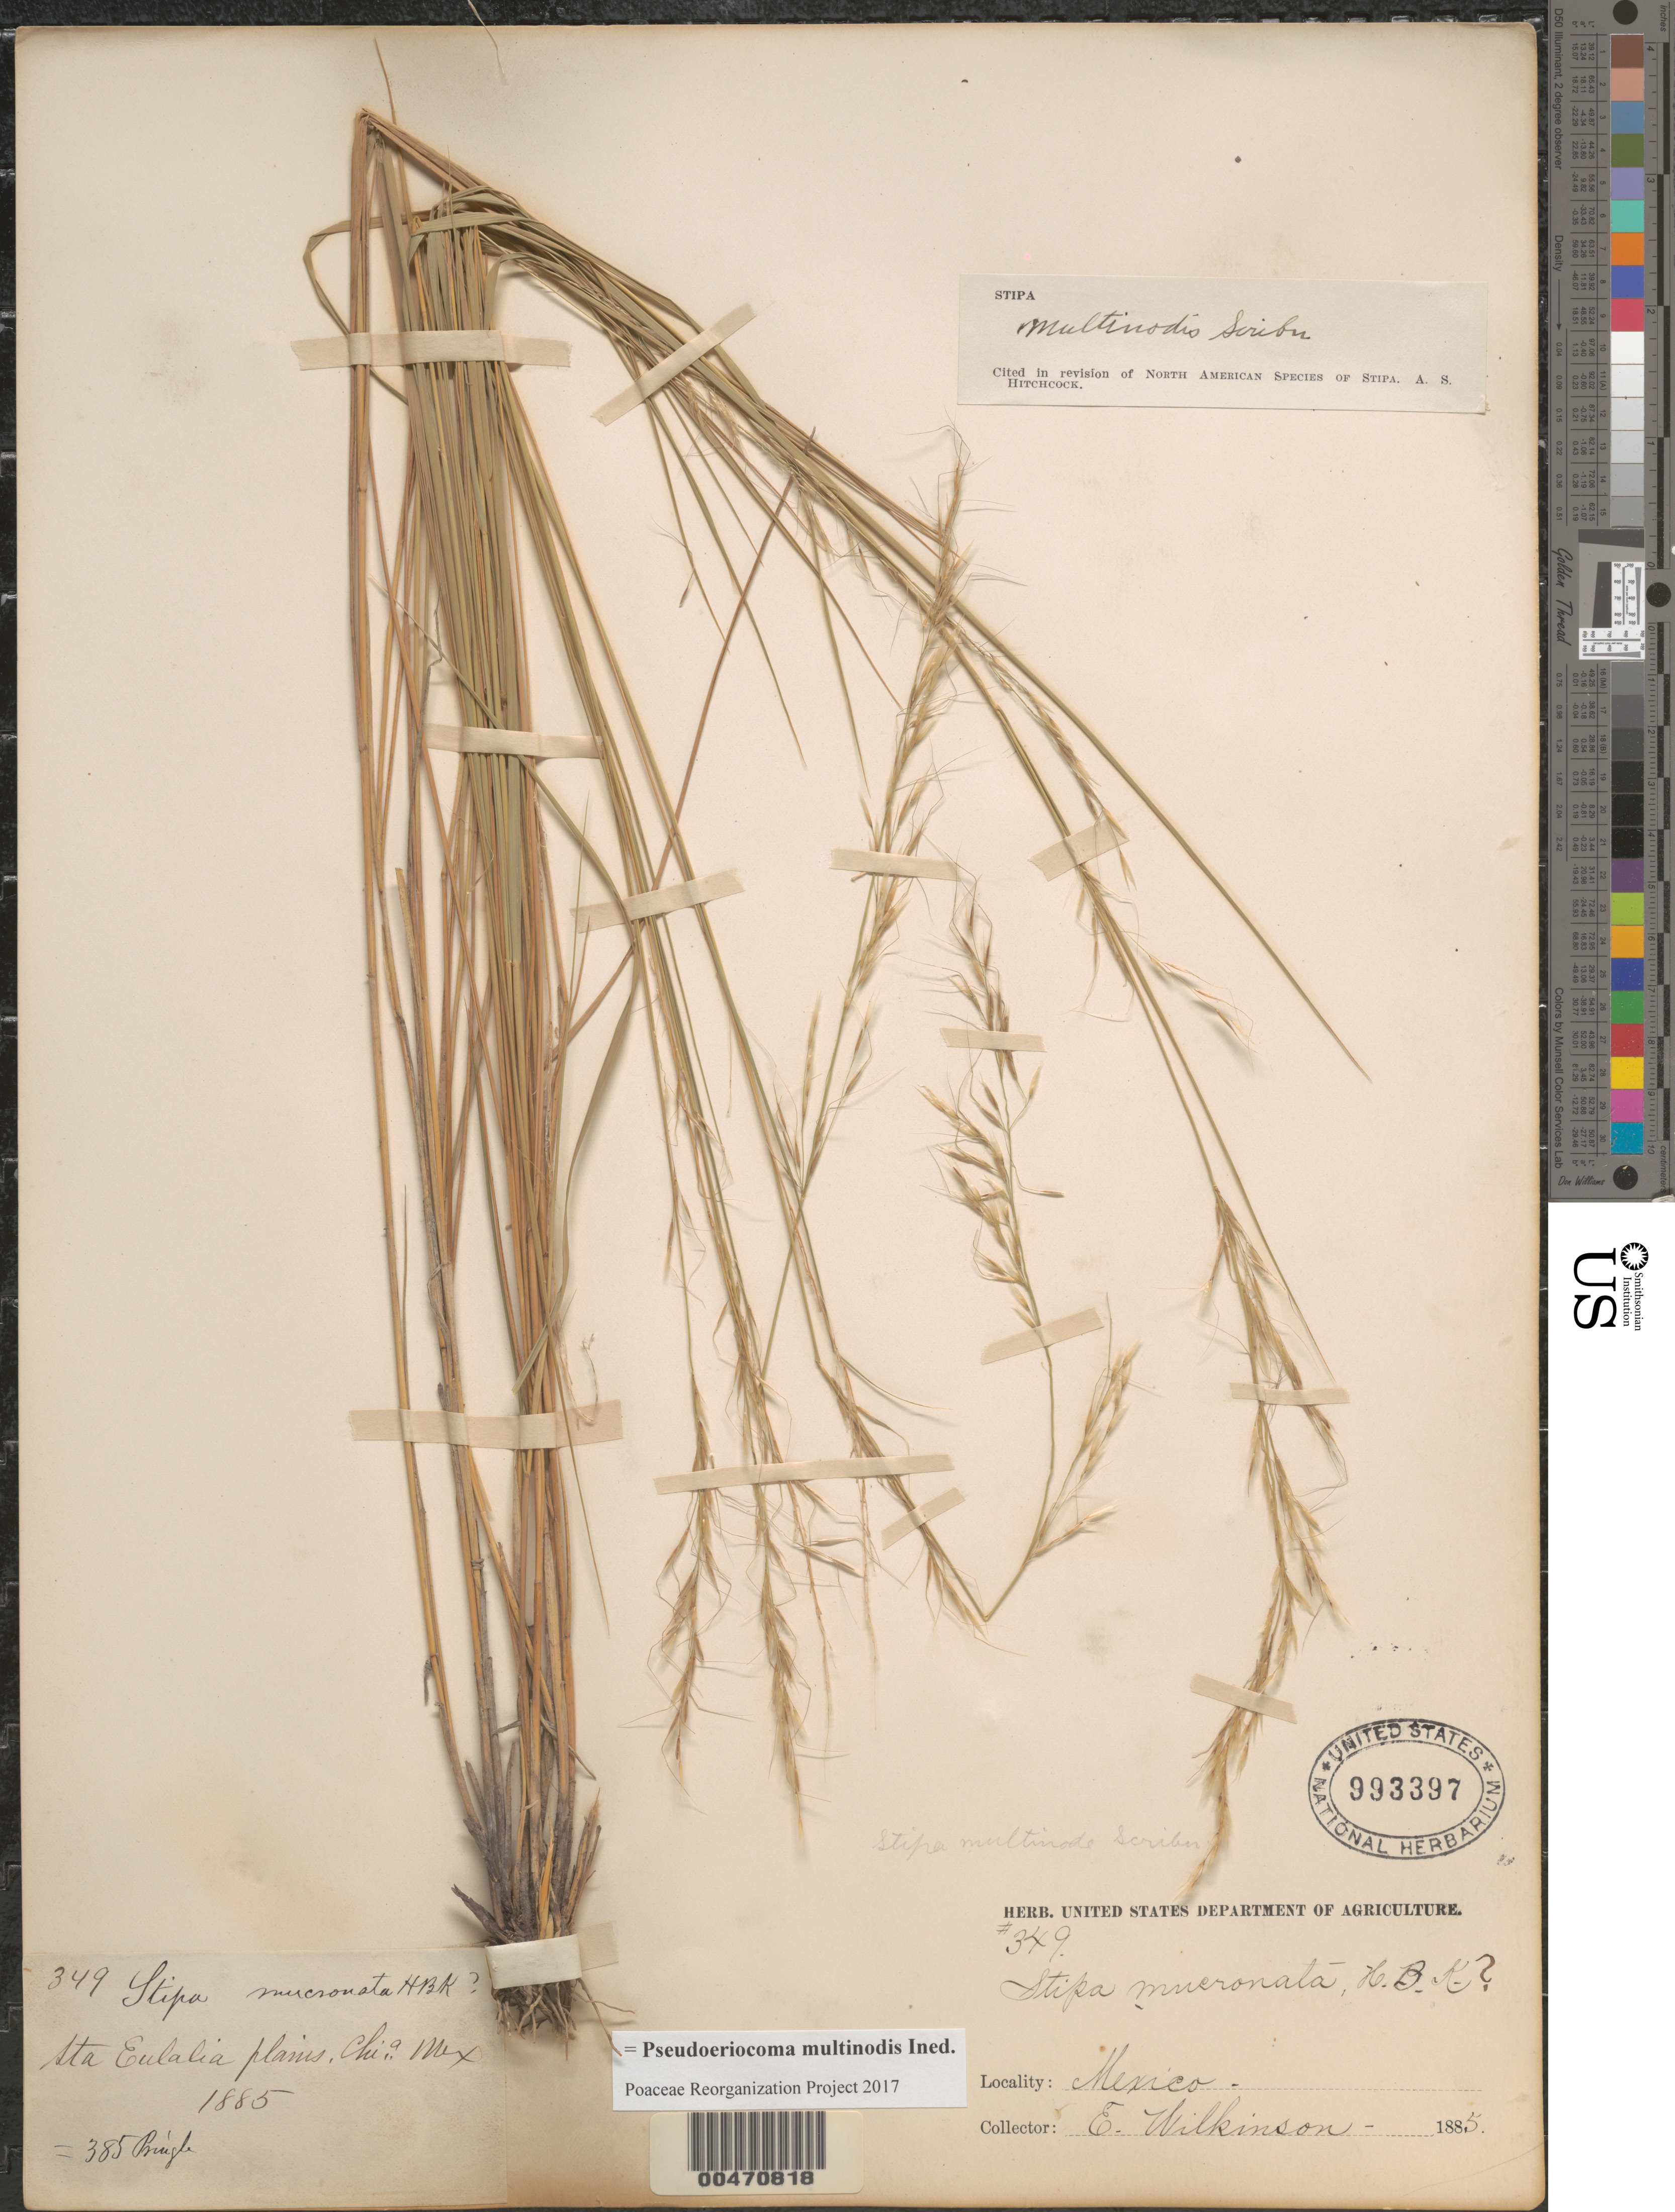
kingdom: Plantae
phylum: Tracheophyta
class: Liliopsida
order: Poales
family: Poaceae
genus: Pseudoeriocoma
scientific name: Pseudoeriocoma multinodis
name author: (Scribn. ex W.J. Beal) Romasch.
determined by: Poaceae Reorganization Project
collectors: E. Wilkinson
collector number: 349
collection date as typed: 1885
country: Mexico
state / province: Chihuahua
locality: Sta. Eulalia plains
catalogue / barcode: US 993397